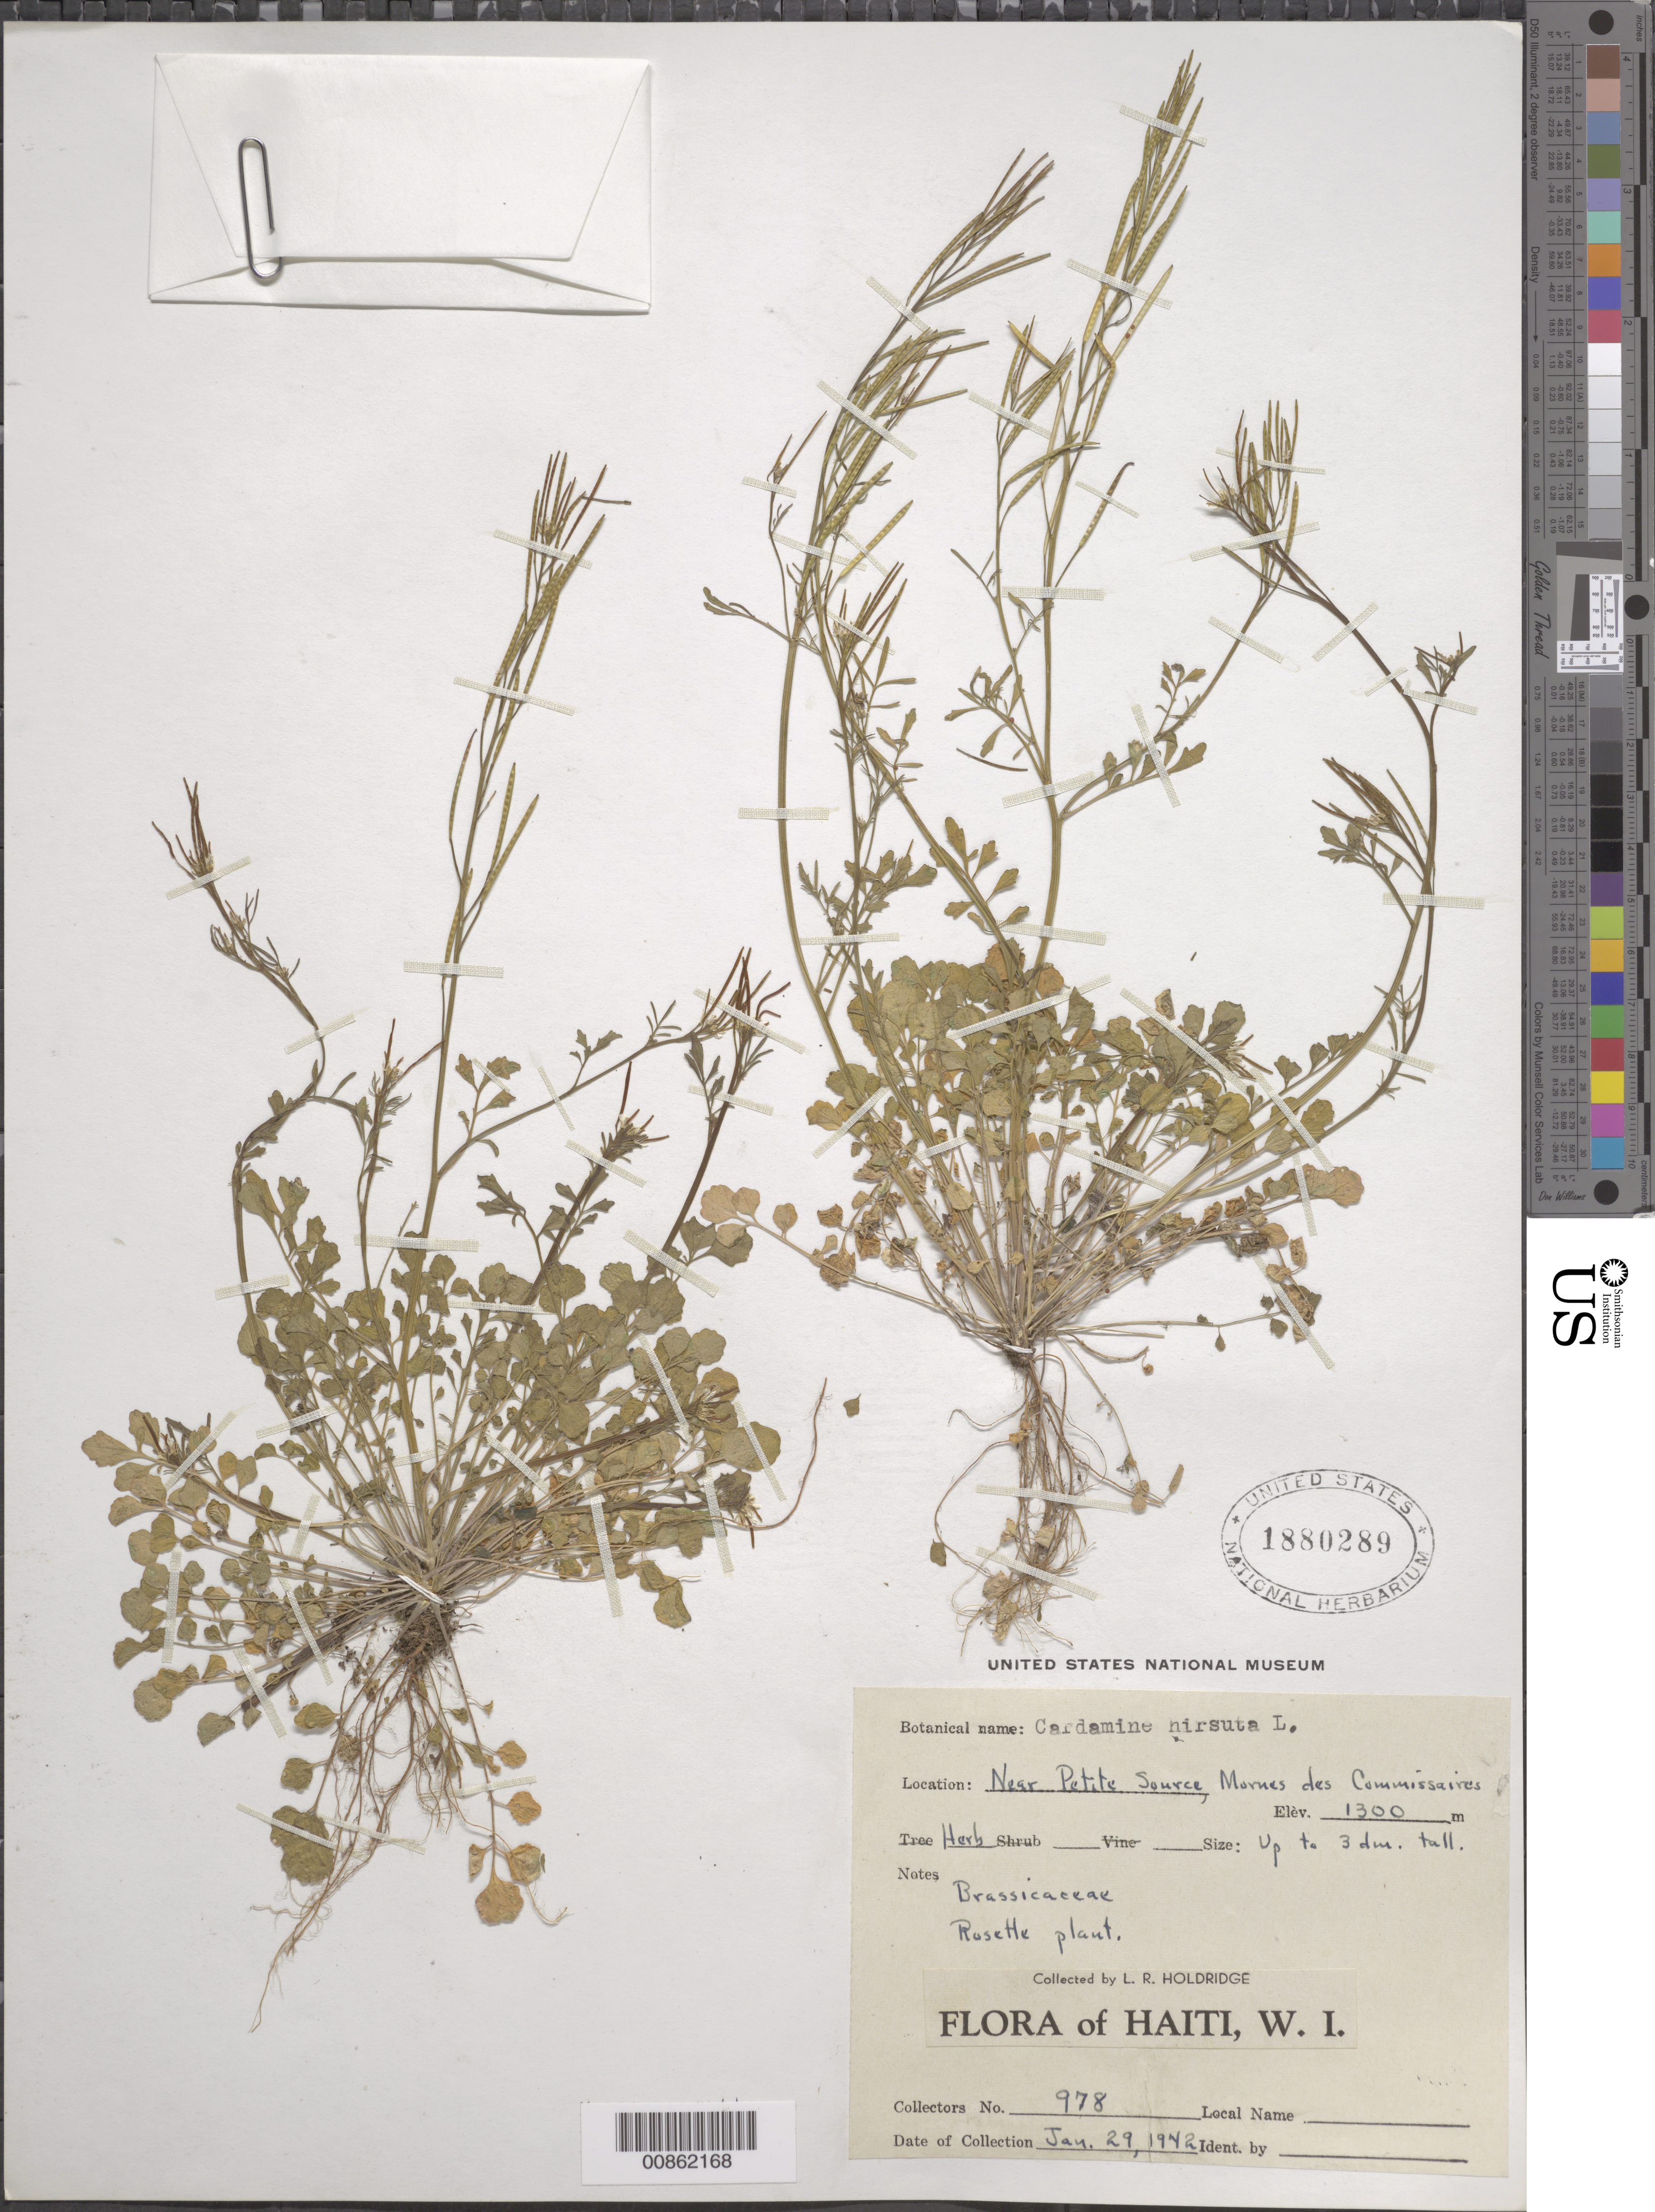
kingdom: Plantae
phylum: Tracheophyta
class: Magnoliopsida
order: Brassicales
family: Brassicaceae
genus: Cardamine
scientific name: Cardamine hirsuta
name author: L.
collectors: L. Holdridge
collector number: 978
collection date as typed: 29 Jan 1942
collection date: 1942-01-29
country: Haiti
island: Hispaniola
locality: Near Petite Source, Mornes des Commissaires.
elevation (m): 1300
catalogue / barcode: US 1880289